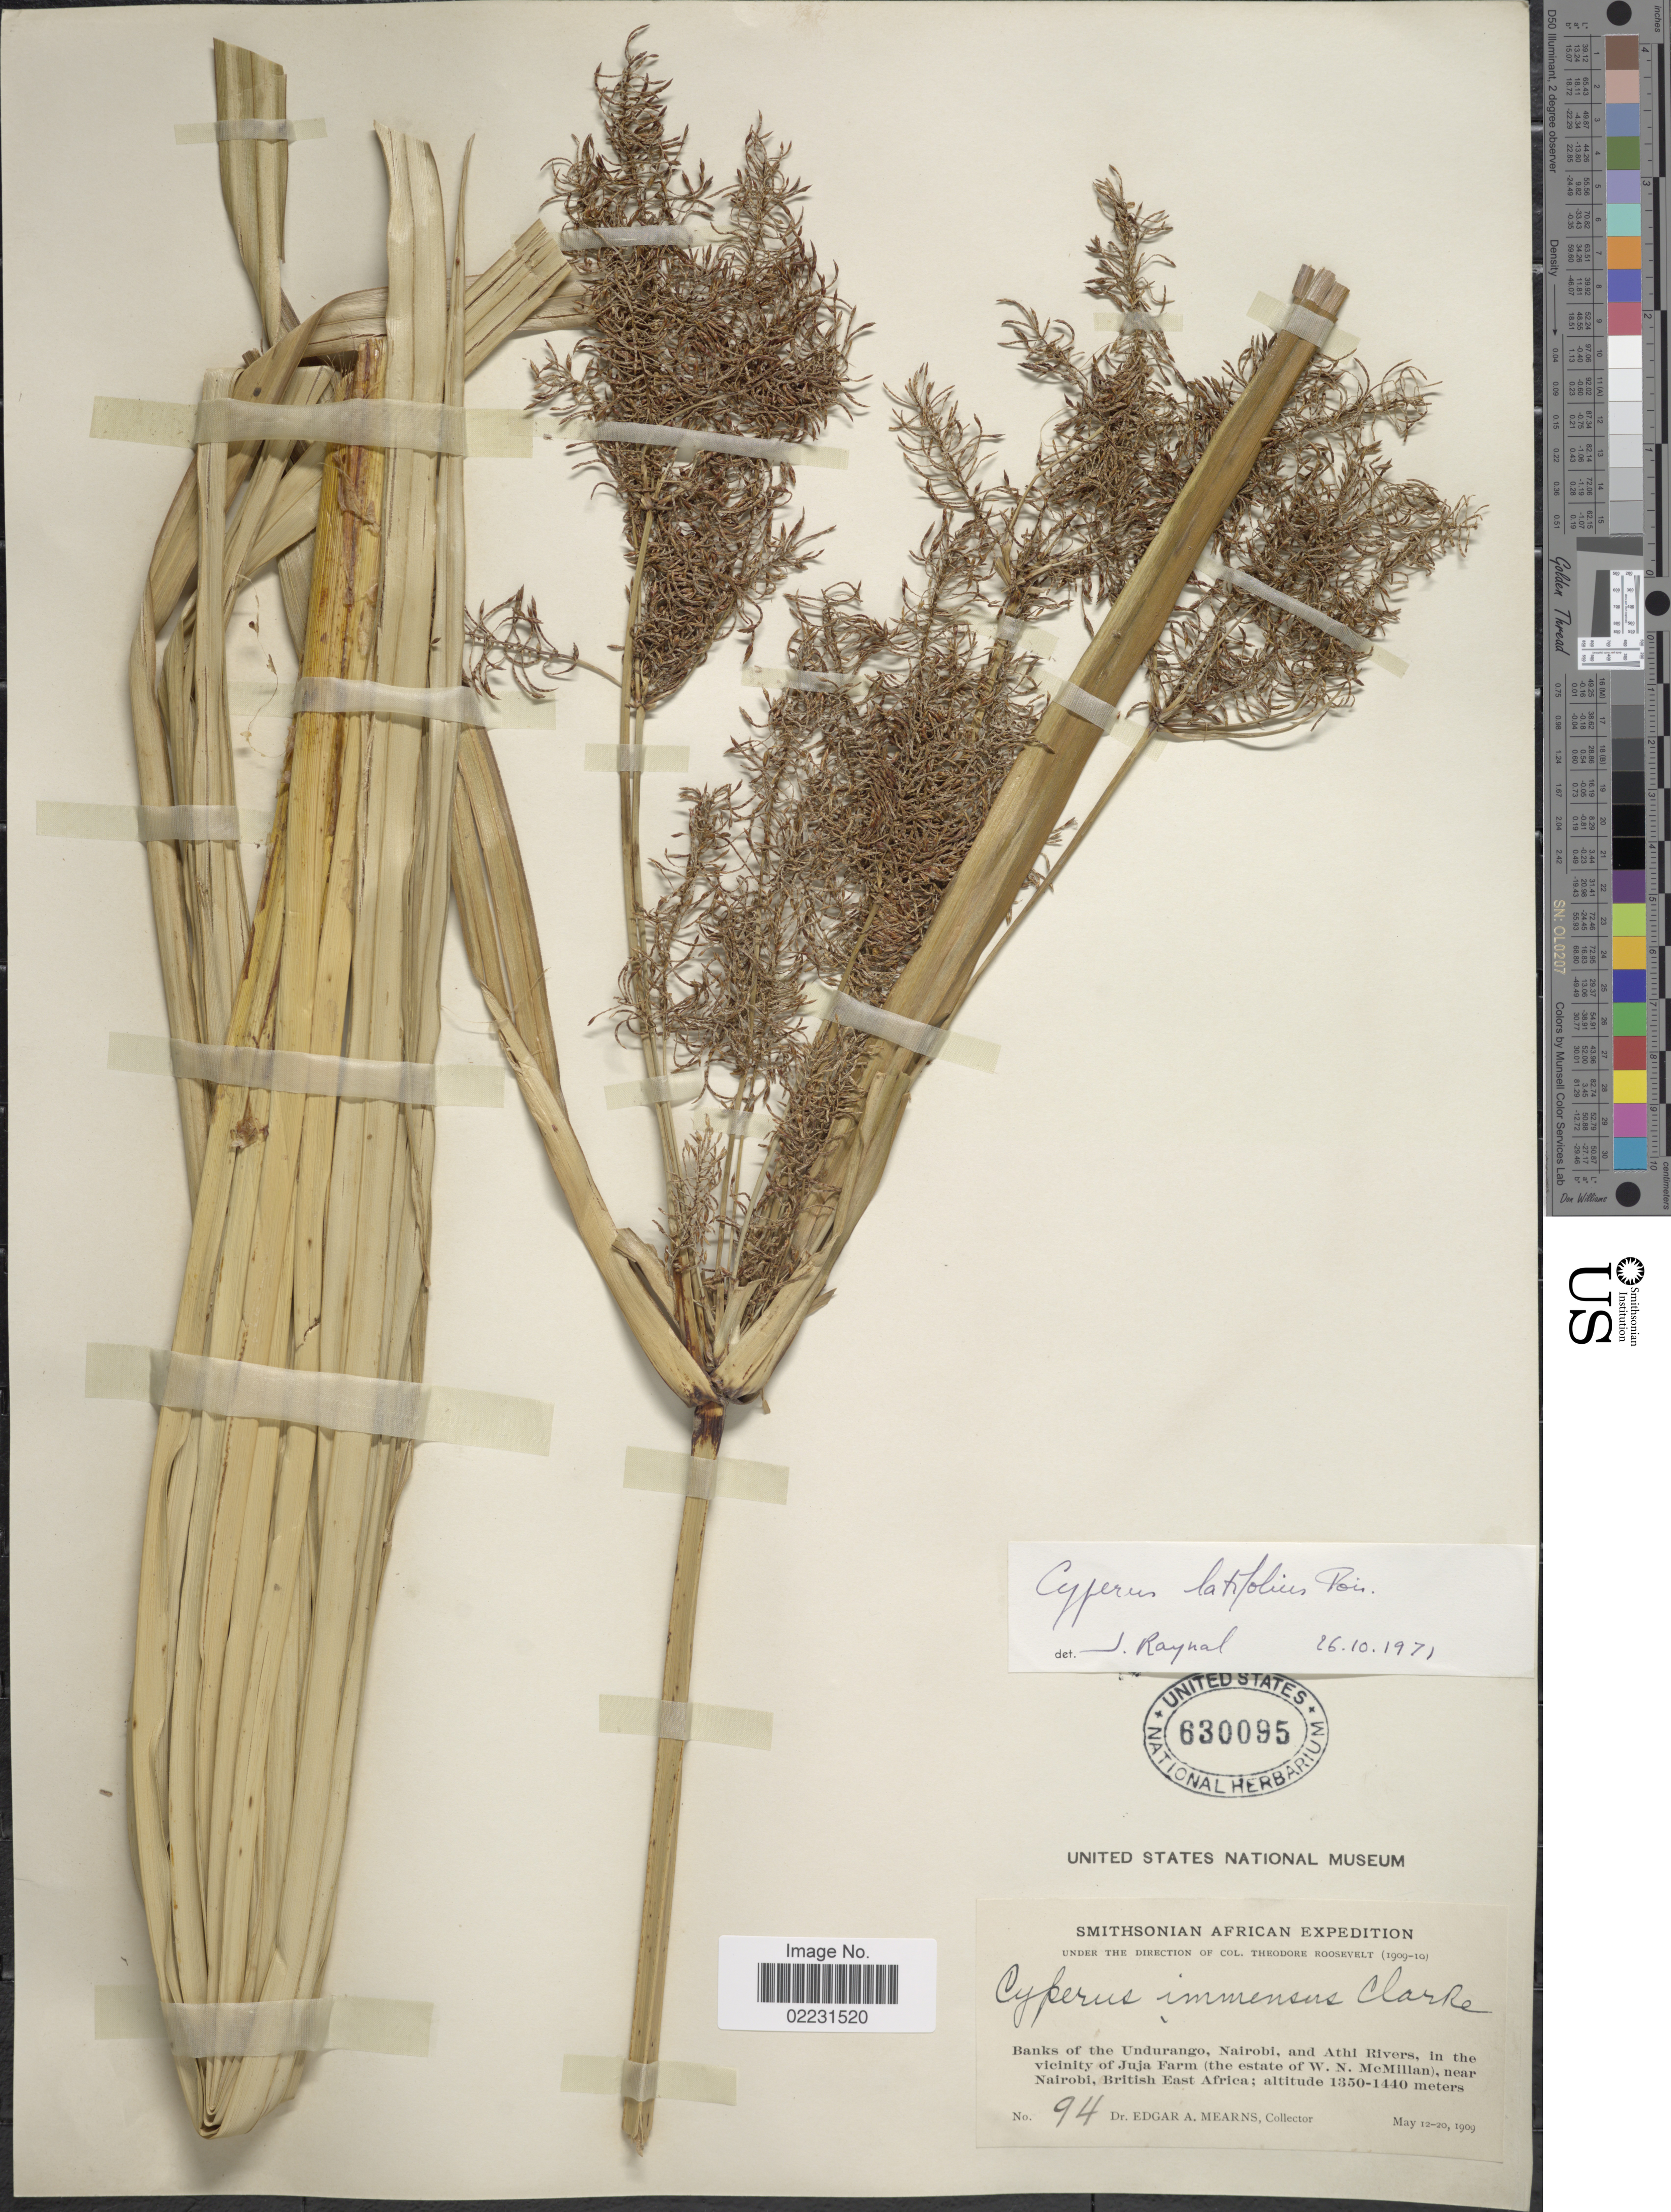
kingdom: Plantae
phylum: Tracheophyta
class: Liliopsida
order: Poales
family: Cyperaceae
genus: Cyperus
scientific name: Cyperus latifolius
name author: Poir.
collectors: E. A. Mearns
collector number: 94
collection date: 1909-05-12/1909-05-20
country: Kenya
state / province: Nairobi Area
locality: Banks of the Undurango , Nairobi, and Athi Rivers, in the vicinity of Juja Farm (the estate of W.N. McMllan), near Nairobi, British East Africa.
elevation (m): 1350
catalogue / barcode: US 630095